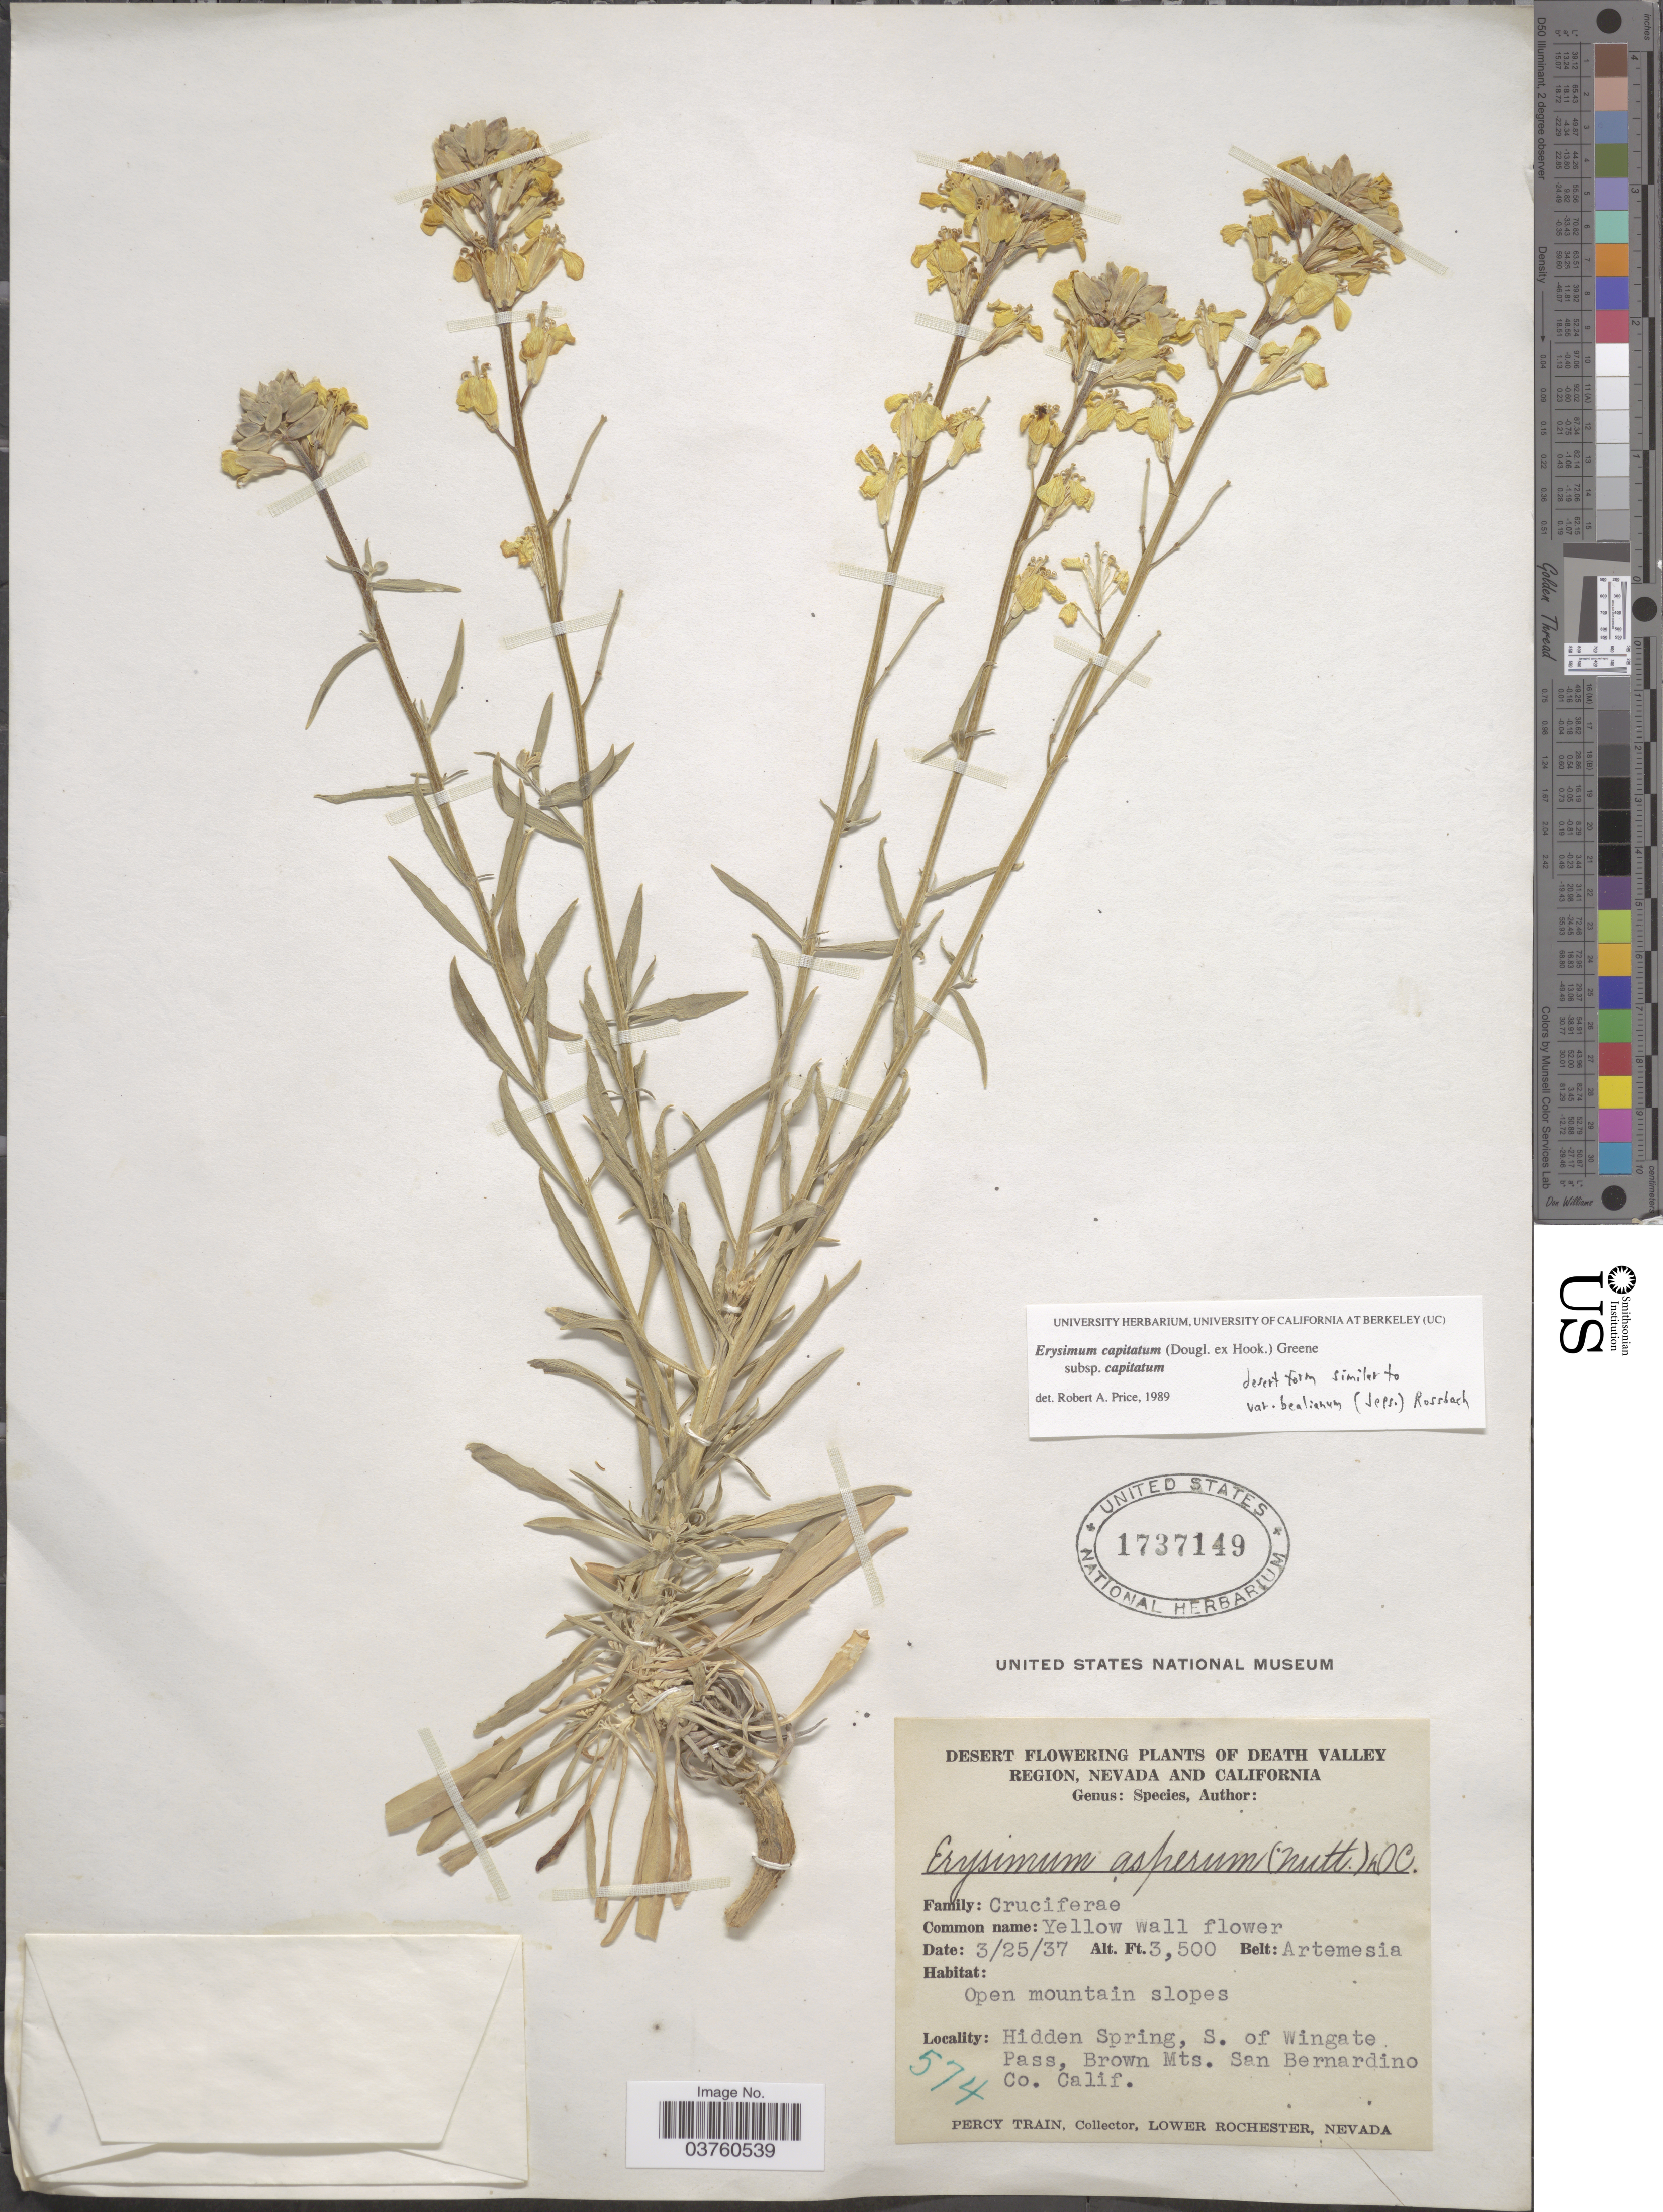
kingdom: Plantae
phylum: Tracheophyta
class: Magnoliopsida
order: Brassicales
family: Brassicaceae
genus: Erysimum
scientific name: Erysimum capitatum subsp. capitatum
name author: (Douglas ex Hook.) Greene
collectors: P. Train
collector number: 574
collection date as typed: Transcribed d/m/y: 25/3/37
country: United States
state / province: California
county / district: San Bernardino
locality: Death Valley Region. Belt: Artemesia. Hidden Spring, S. of Wingate Pass, Brown Mts. San Bernardino Co.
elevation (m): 1067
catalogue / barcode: US 1737149